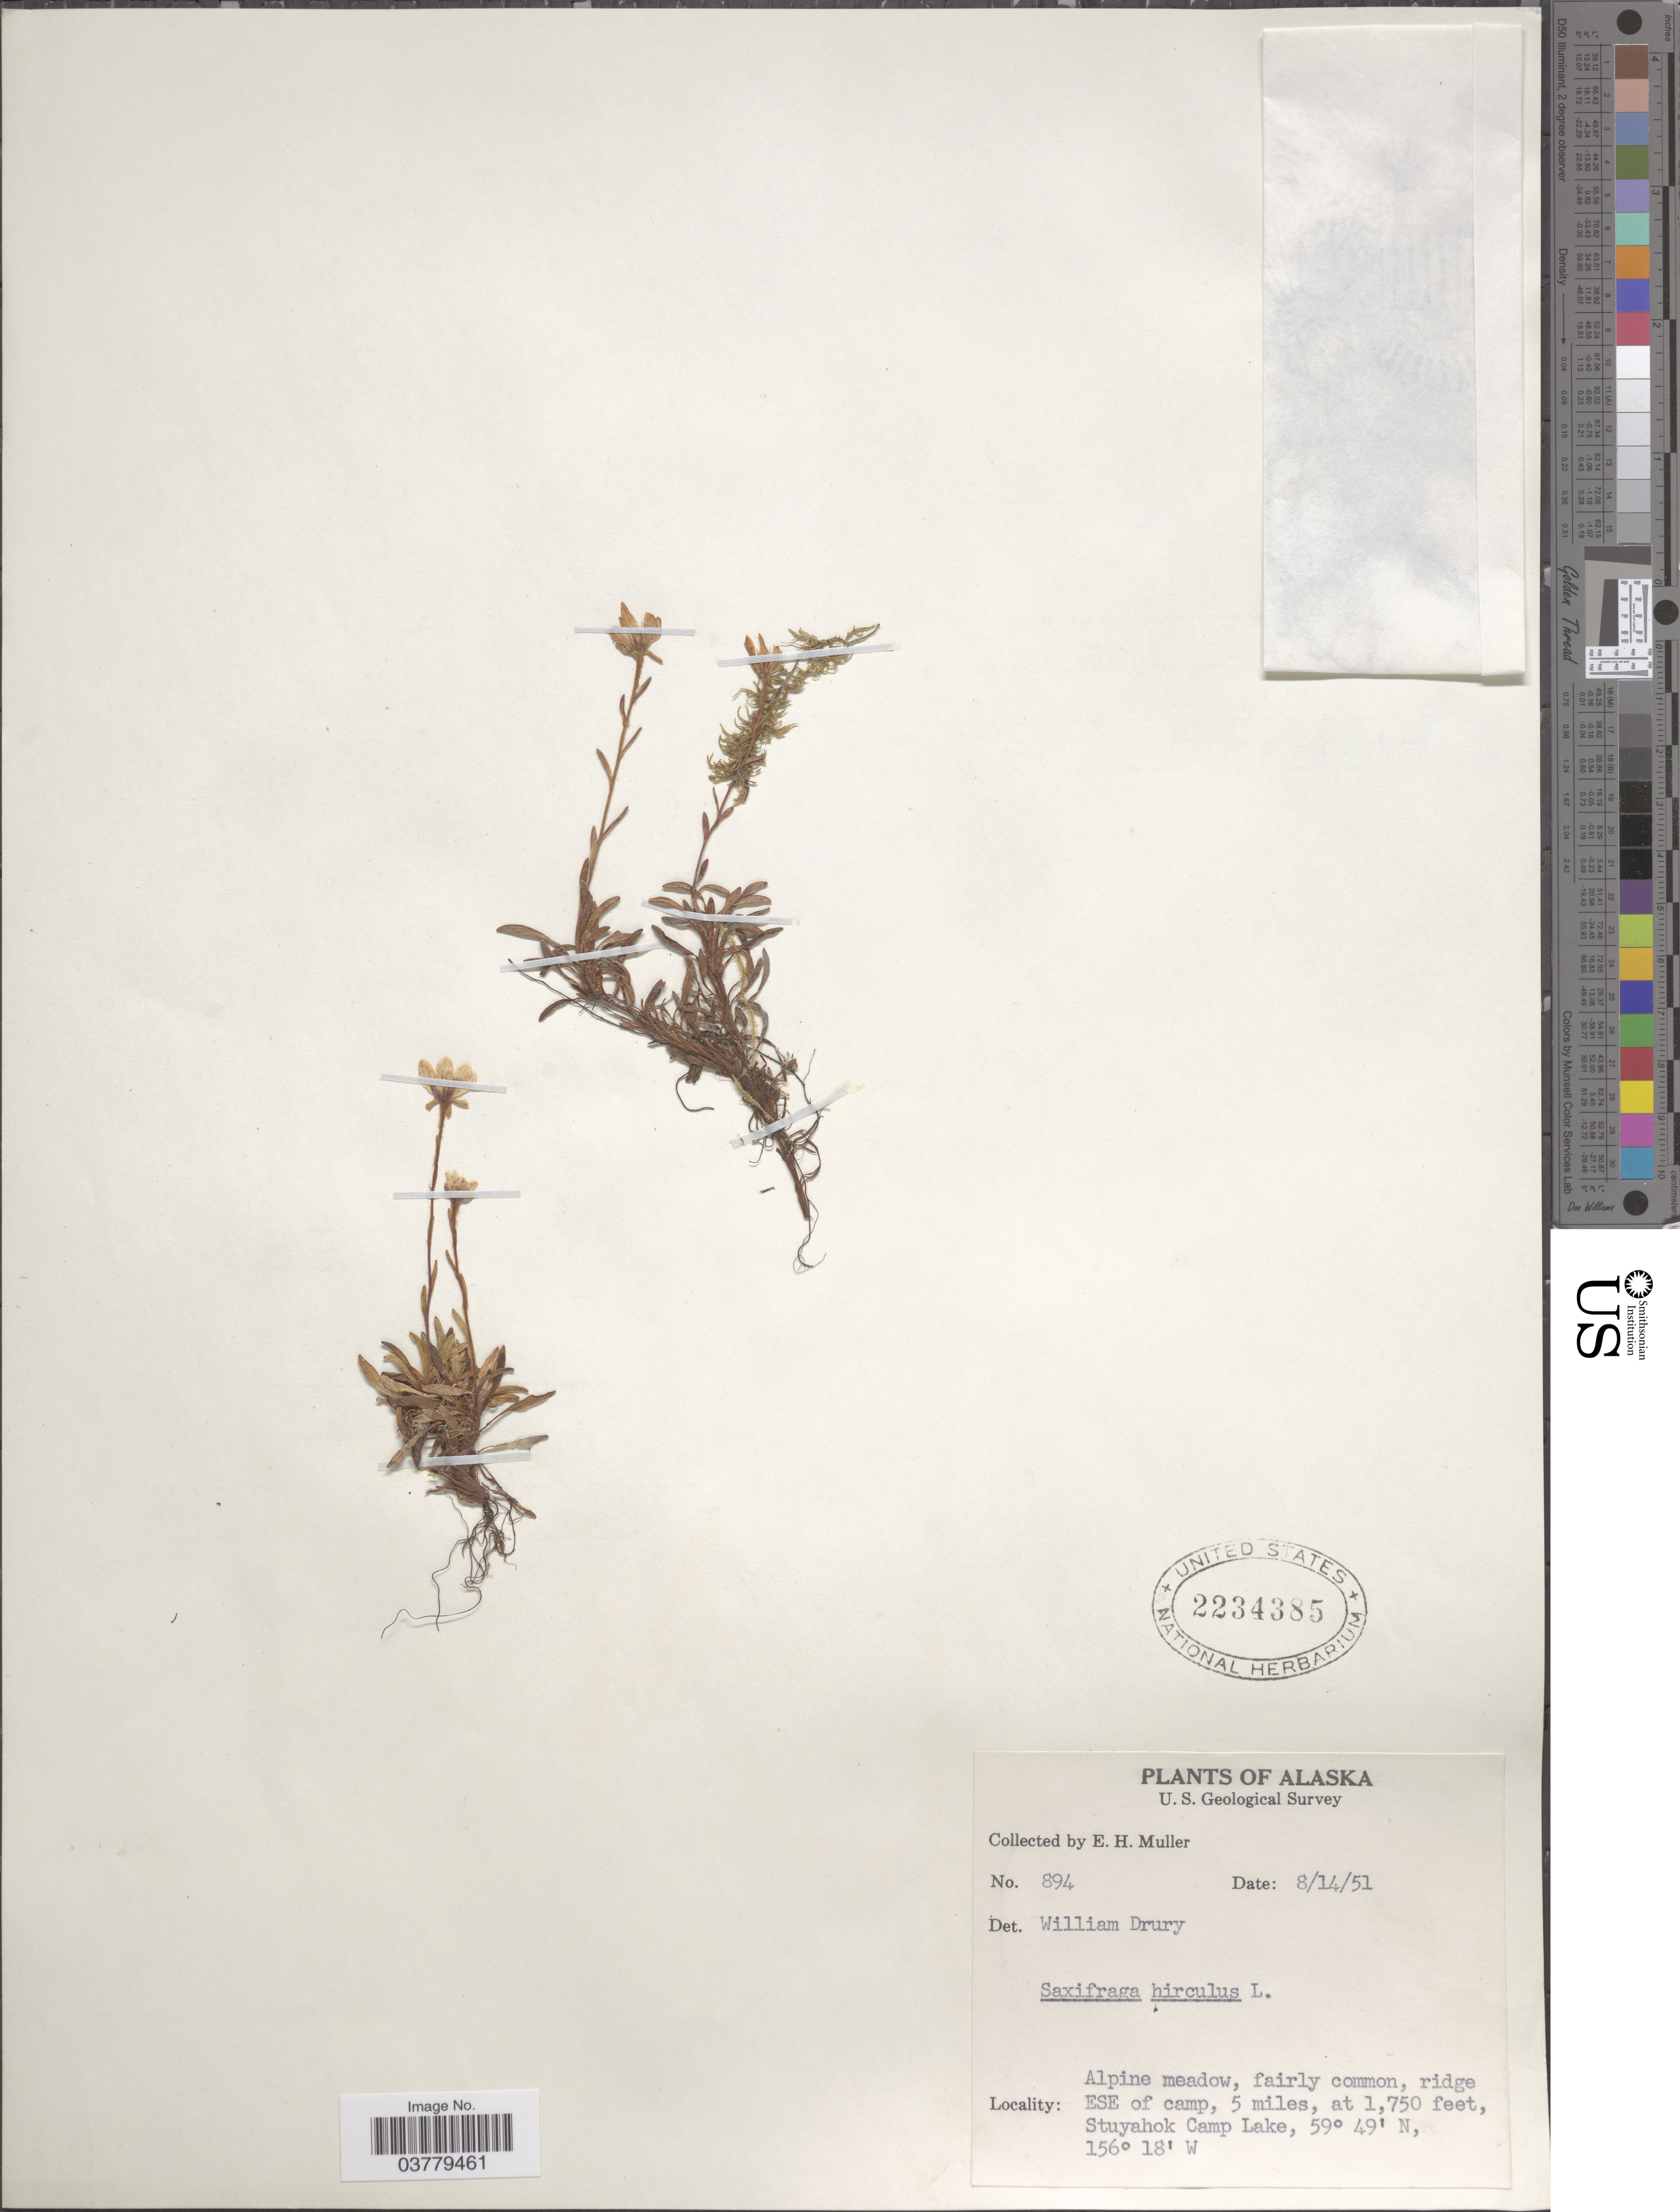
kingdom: Plantae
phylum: Tracheophyta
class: Magnoliopsida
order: Saxifragales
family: Saxifragaceae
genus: Saxifraga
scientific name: Saxifraga hirculus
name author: L.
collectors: E. H. Muller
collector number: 894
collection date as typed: Transcribed d/m/y: 14/8/51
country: United States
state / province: Alaska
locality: Ridge ESE of camp, 5 miles, Stuyahok Camp Lake.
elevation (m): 533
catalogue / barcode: US 2234385